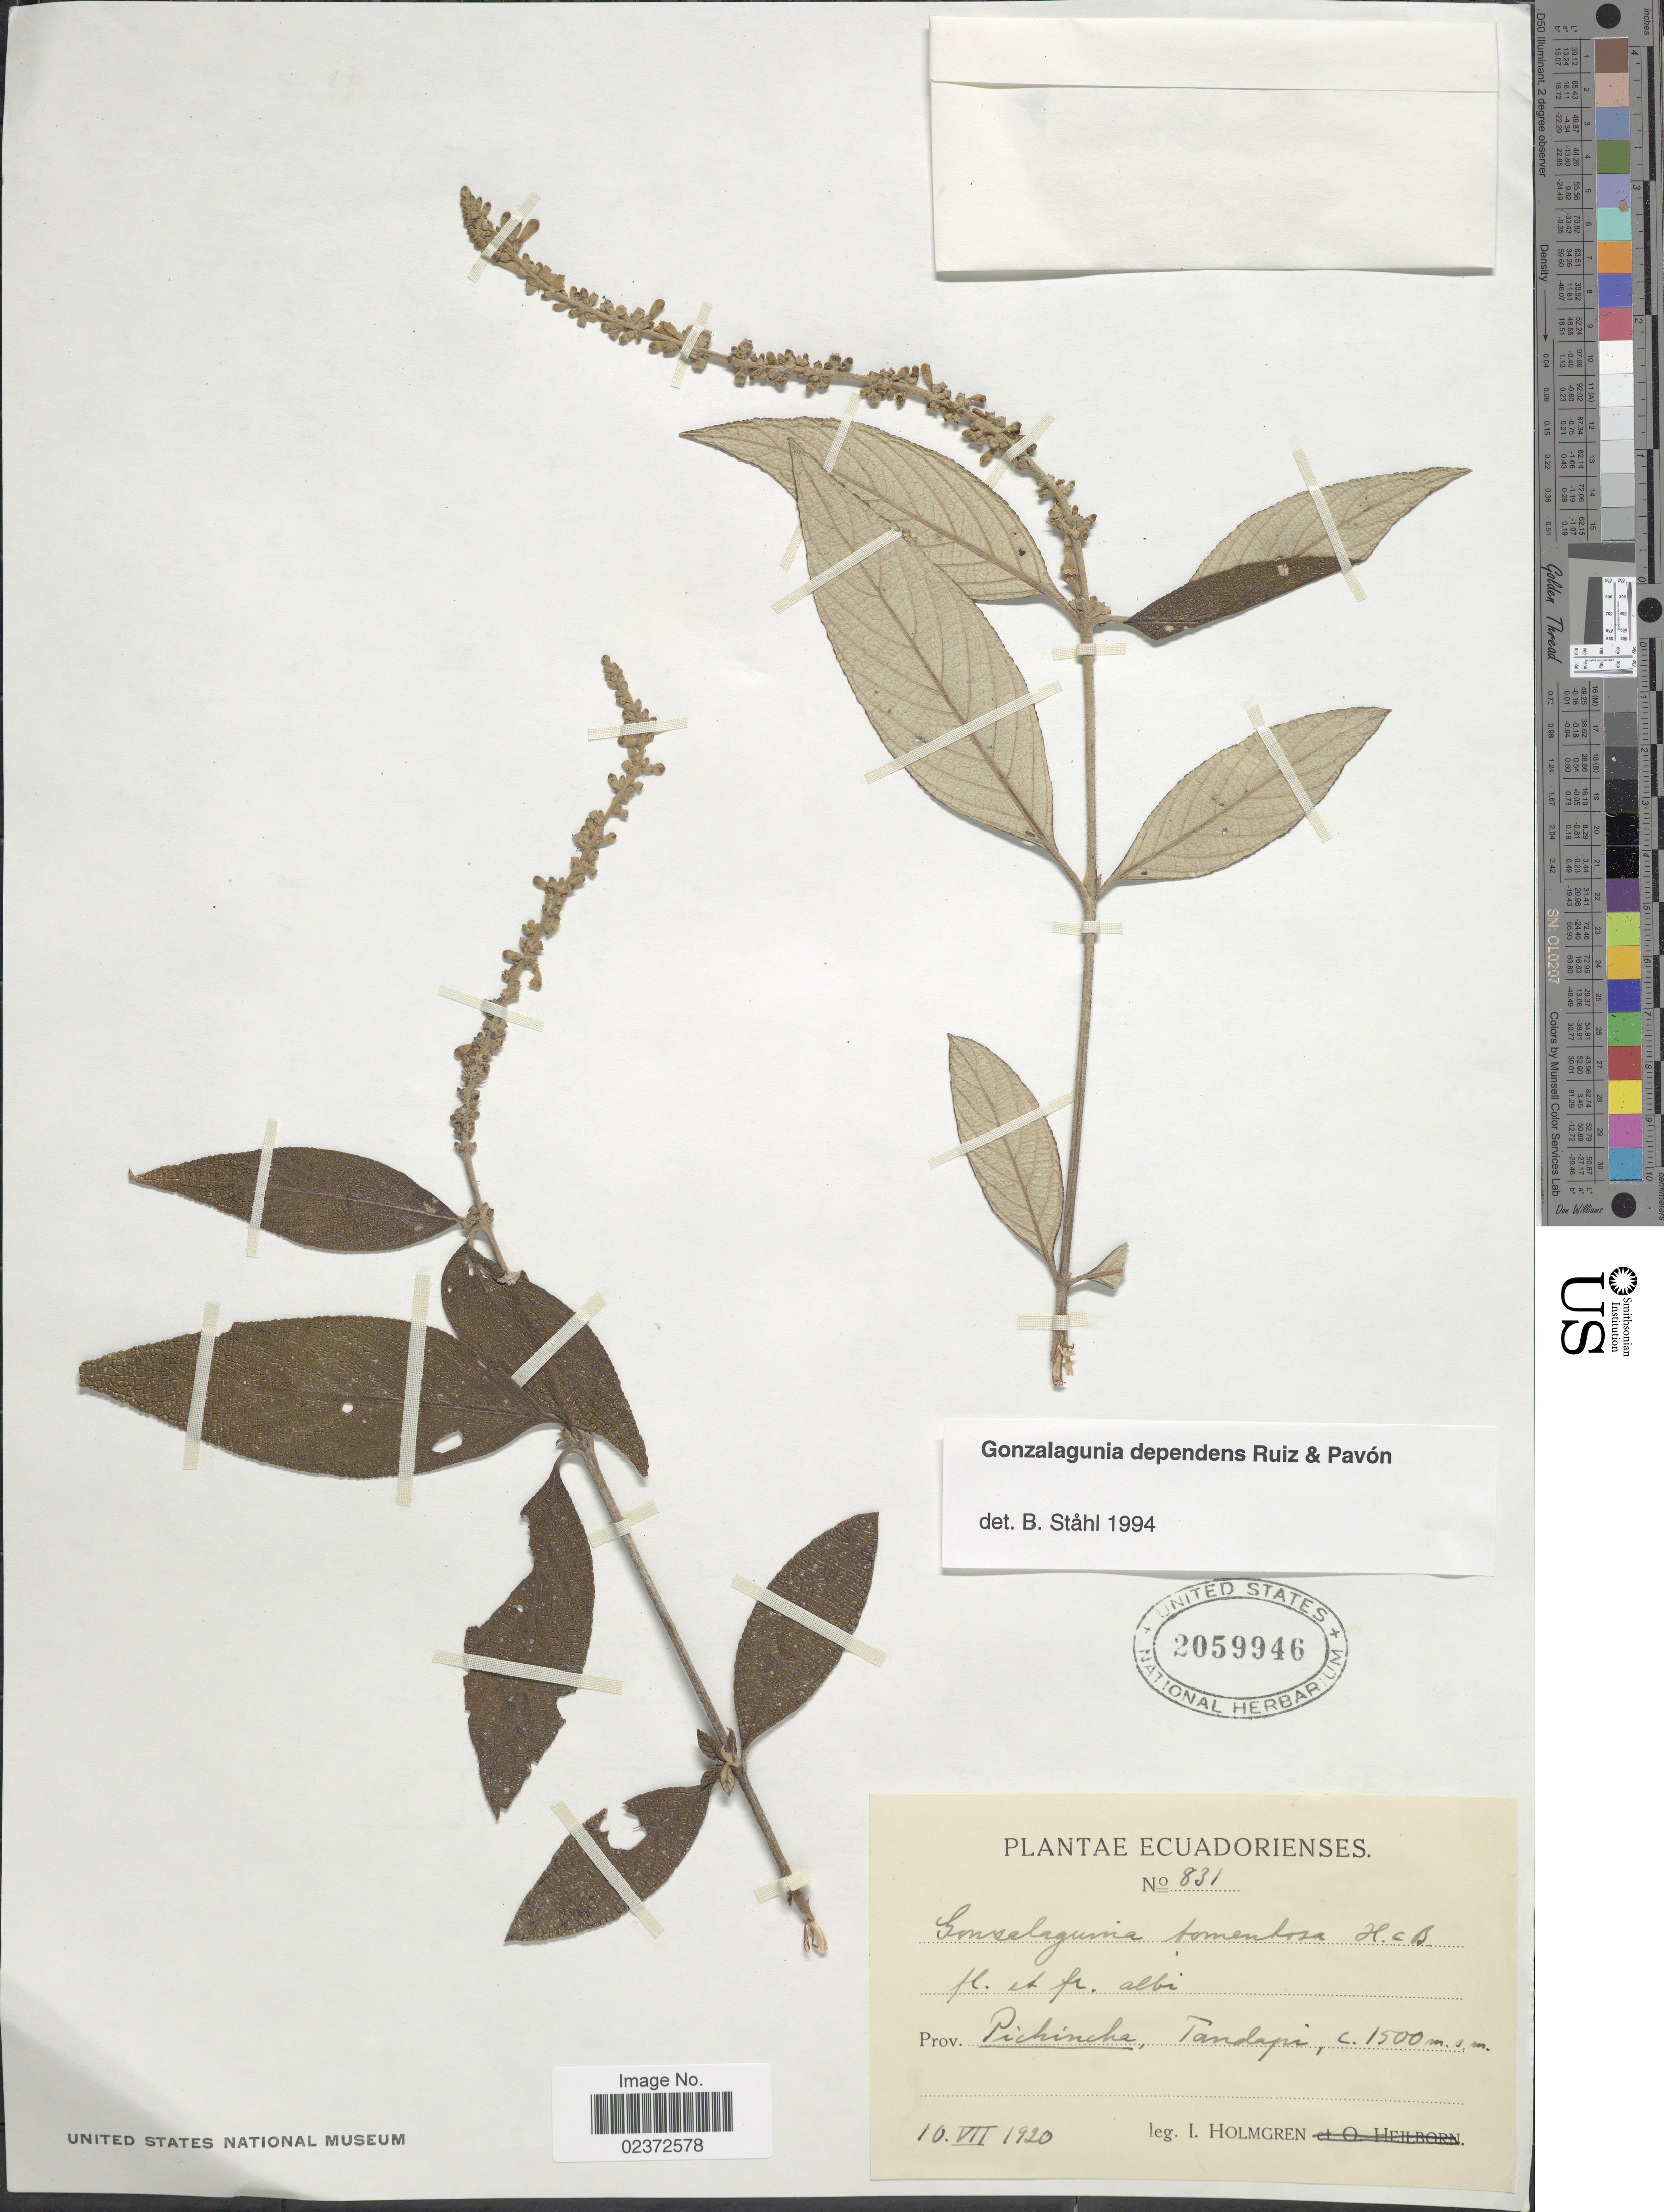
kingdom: Plantae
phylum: Tracheophyta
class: Magnoliopsida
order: Gentianales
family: Rubiaceae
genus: Gonzalagunia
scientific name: Gonzalagunia dependens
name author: Ruiz & Pav.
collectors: I. Holmgren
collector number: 831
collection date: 1920-07-10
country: Ecuador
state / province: Pichincha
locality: Tandapi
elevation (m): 1500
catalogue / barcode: US 2059946